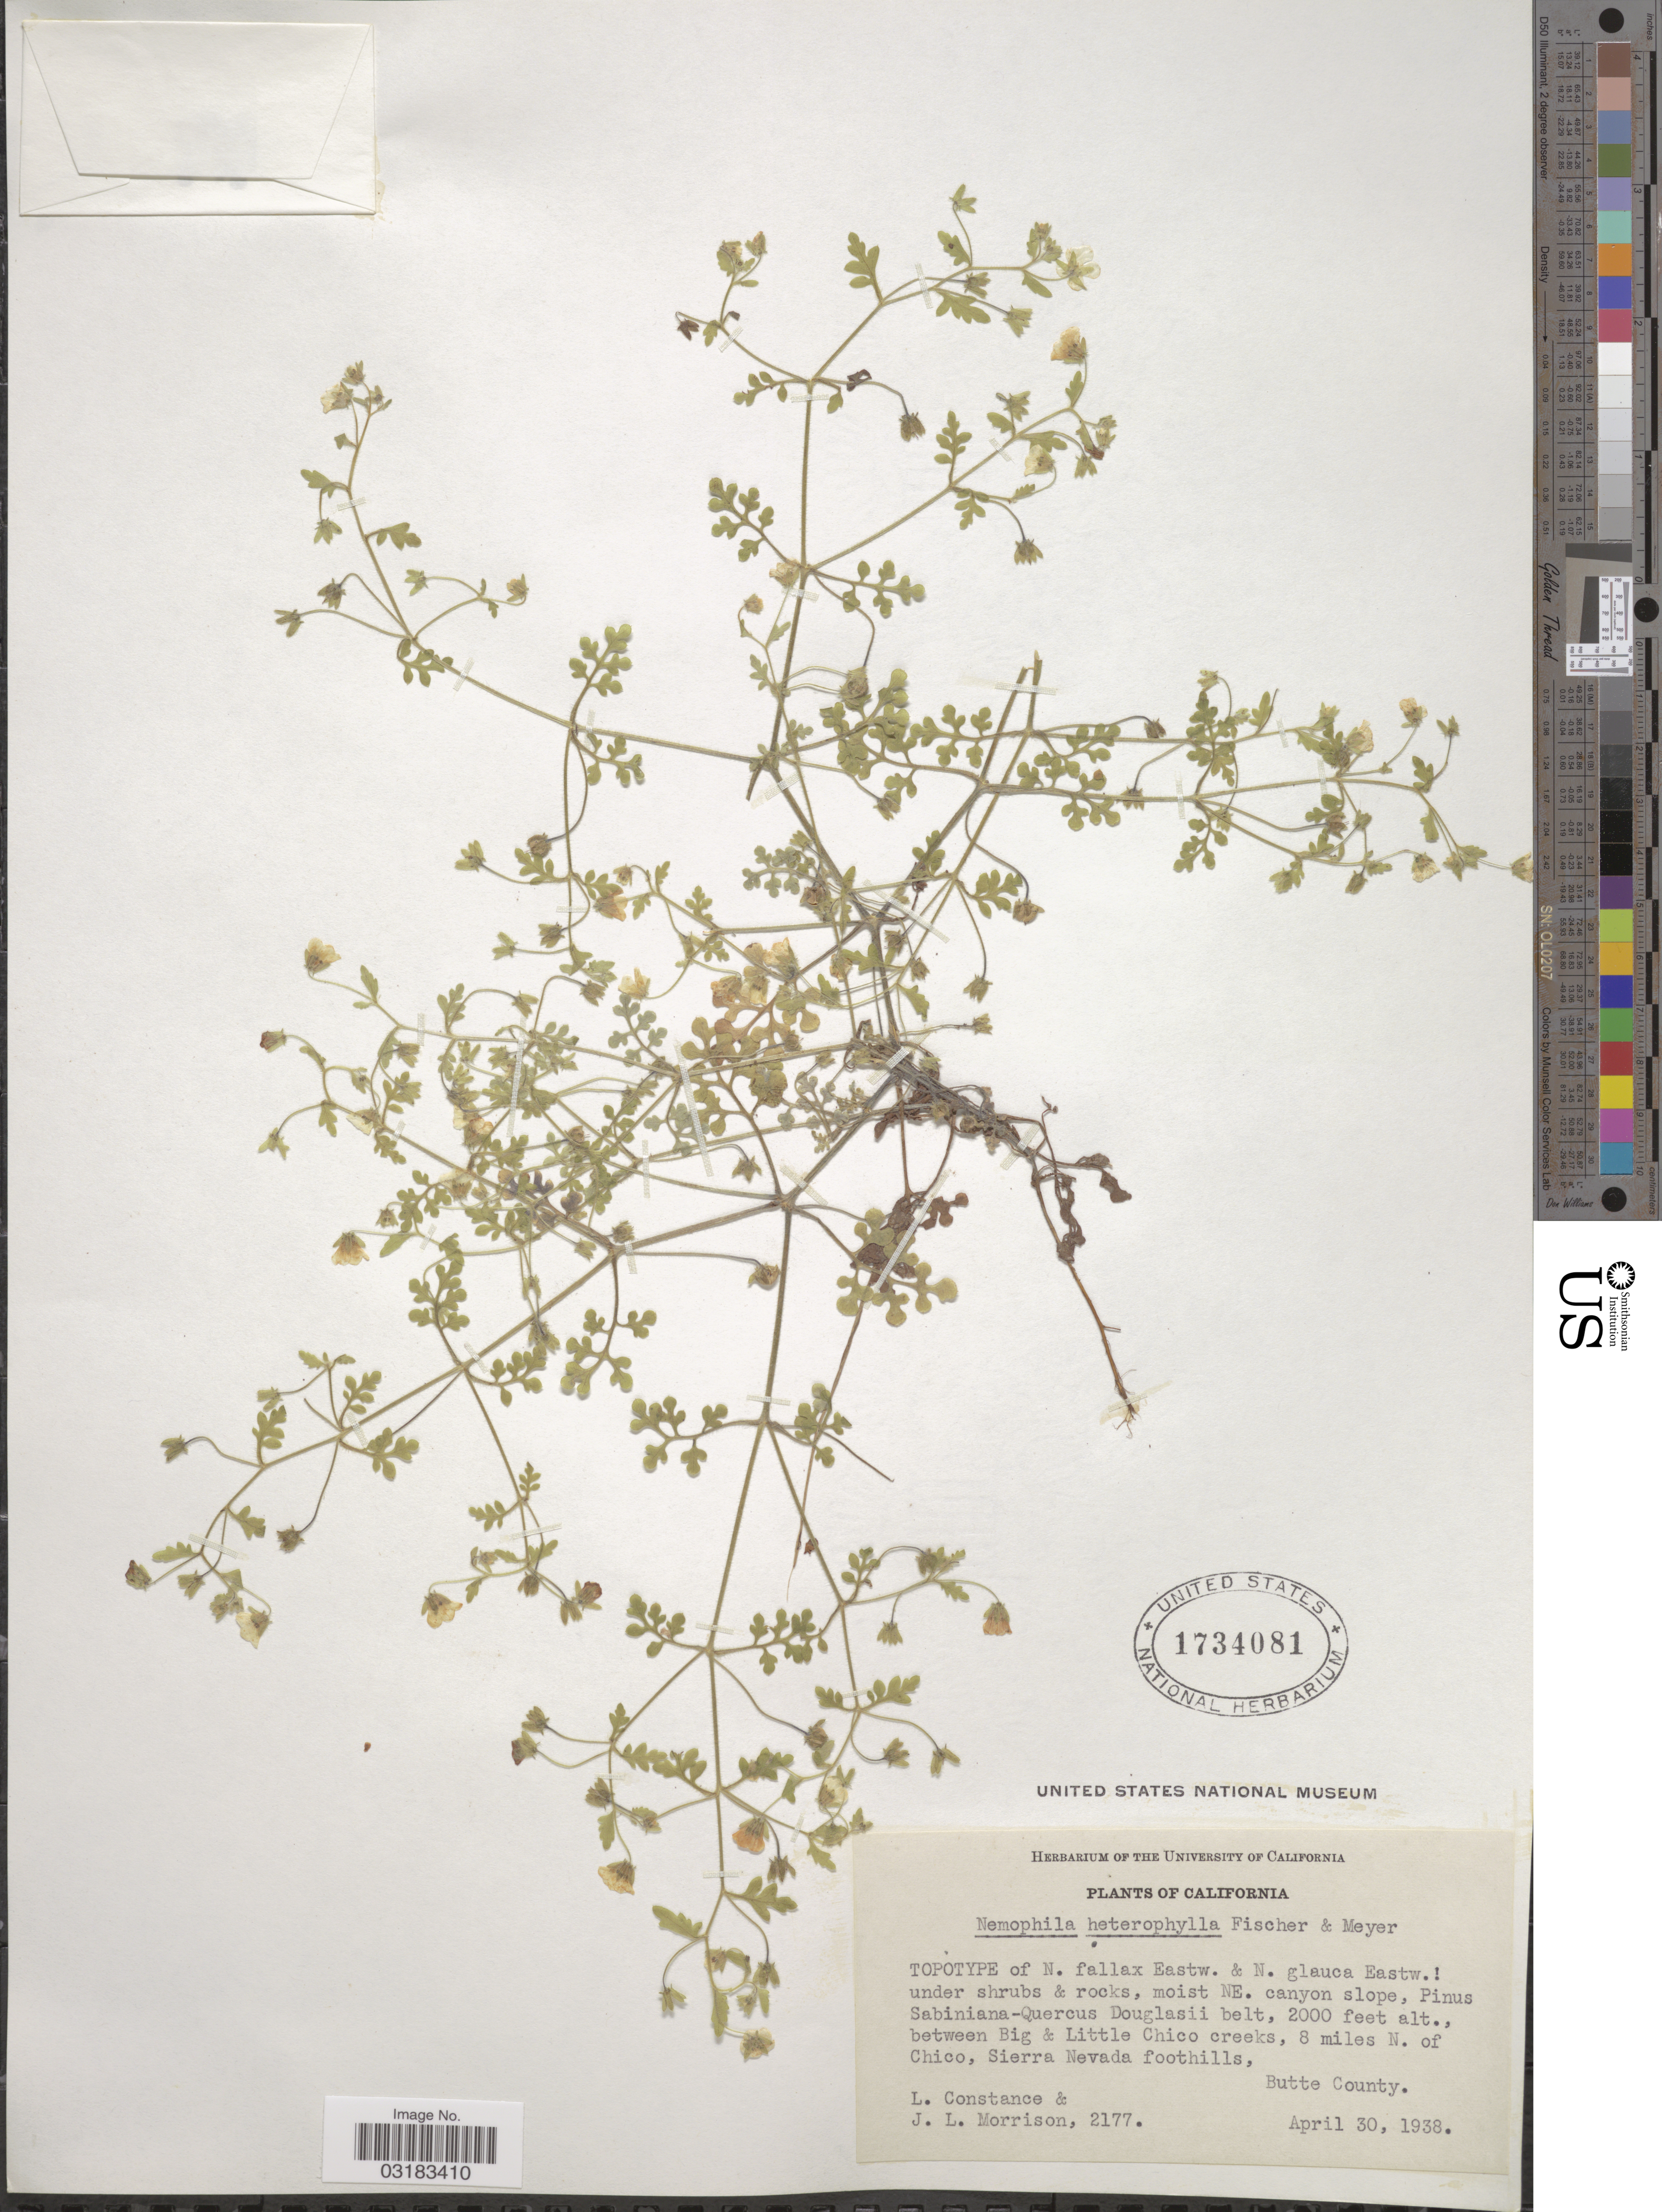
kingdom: Plantae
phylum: Tracheophyta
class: Magnoliopsida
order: Boraginales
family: Hydrophyllaceae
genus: Nemophila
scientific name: Nemophila heterophylla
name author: Fisch. & C.A. Mey.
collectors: L. Constance & J. Morrison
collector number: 2177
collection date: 1938-04-30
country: United States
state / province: California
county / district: Butte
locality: Eastw. & N. glauca Eastw. [unsure placement]: Ne. canyon slope, between Big & Little Chico creeks, 8 miles N. of Chico, Sierra Nevada foothills, Butte County.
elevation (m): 610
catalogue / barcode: US 1734081